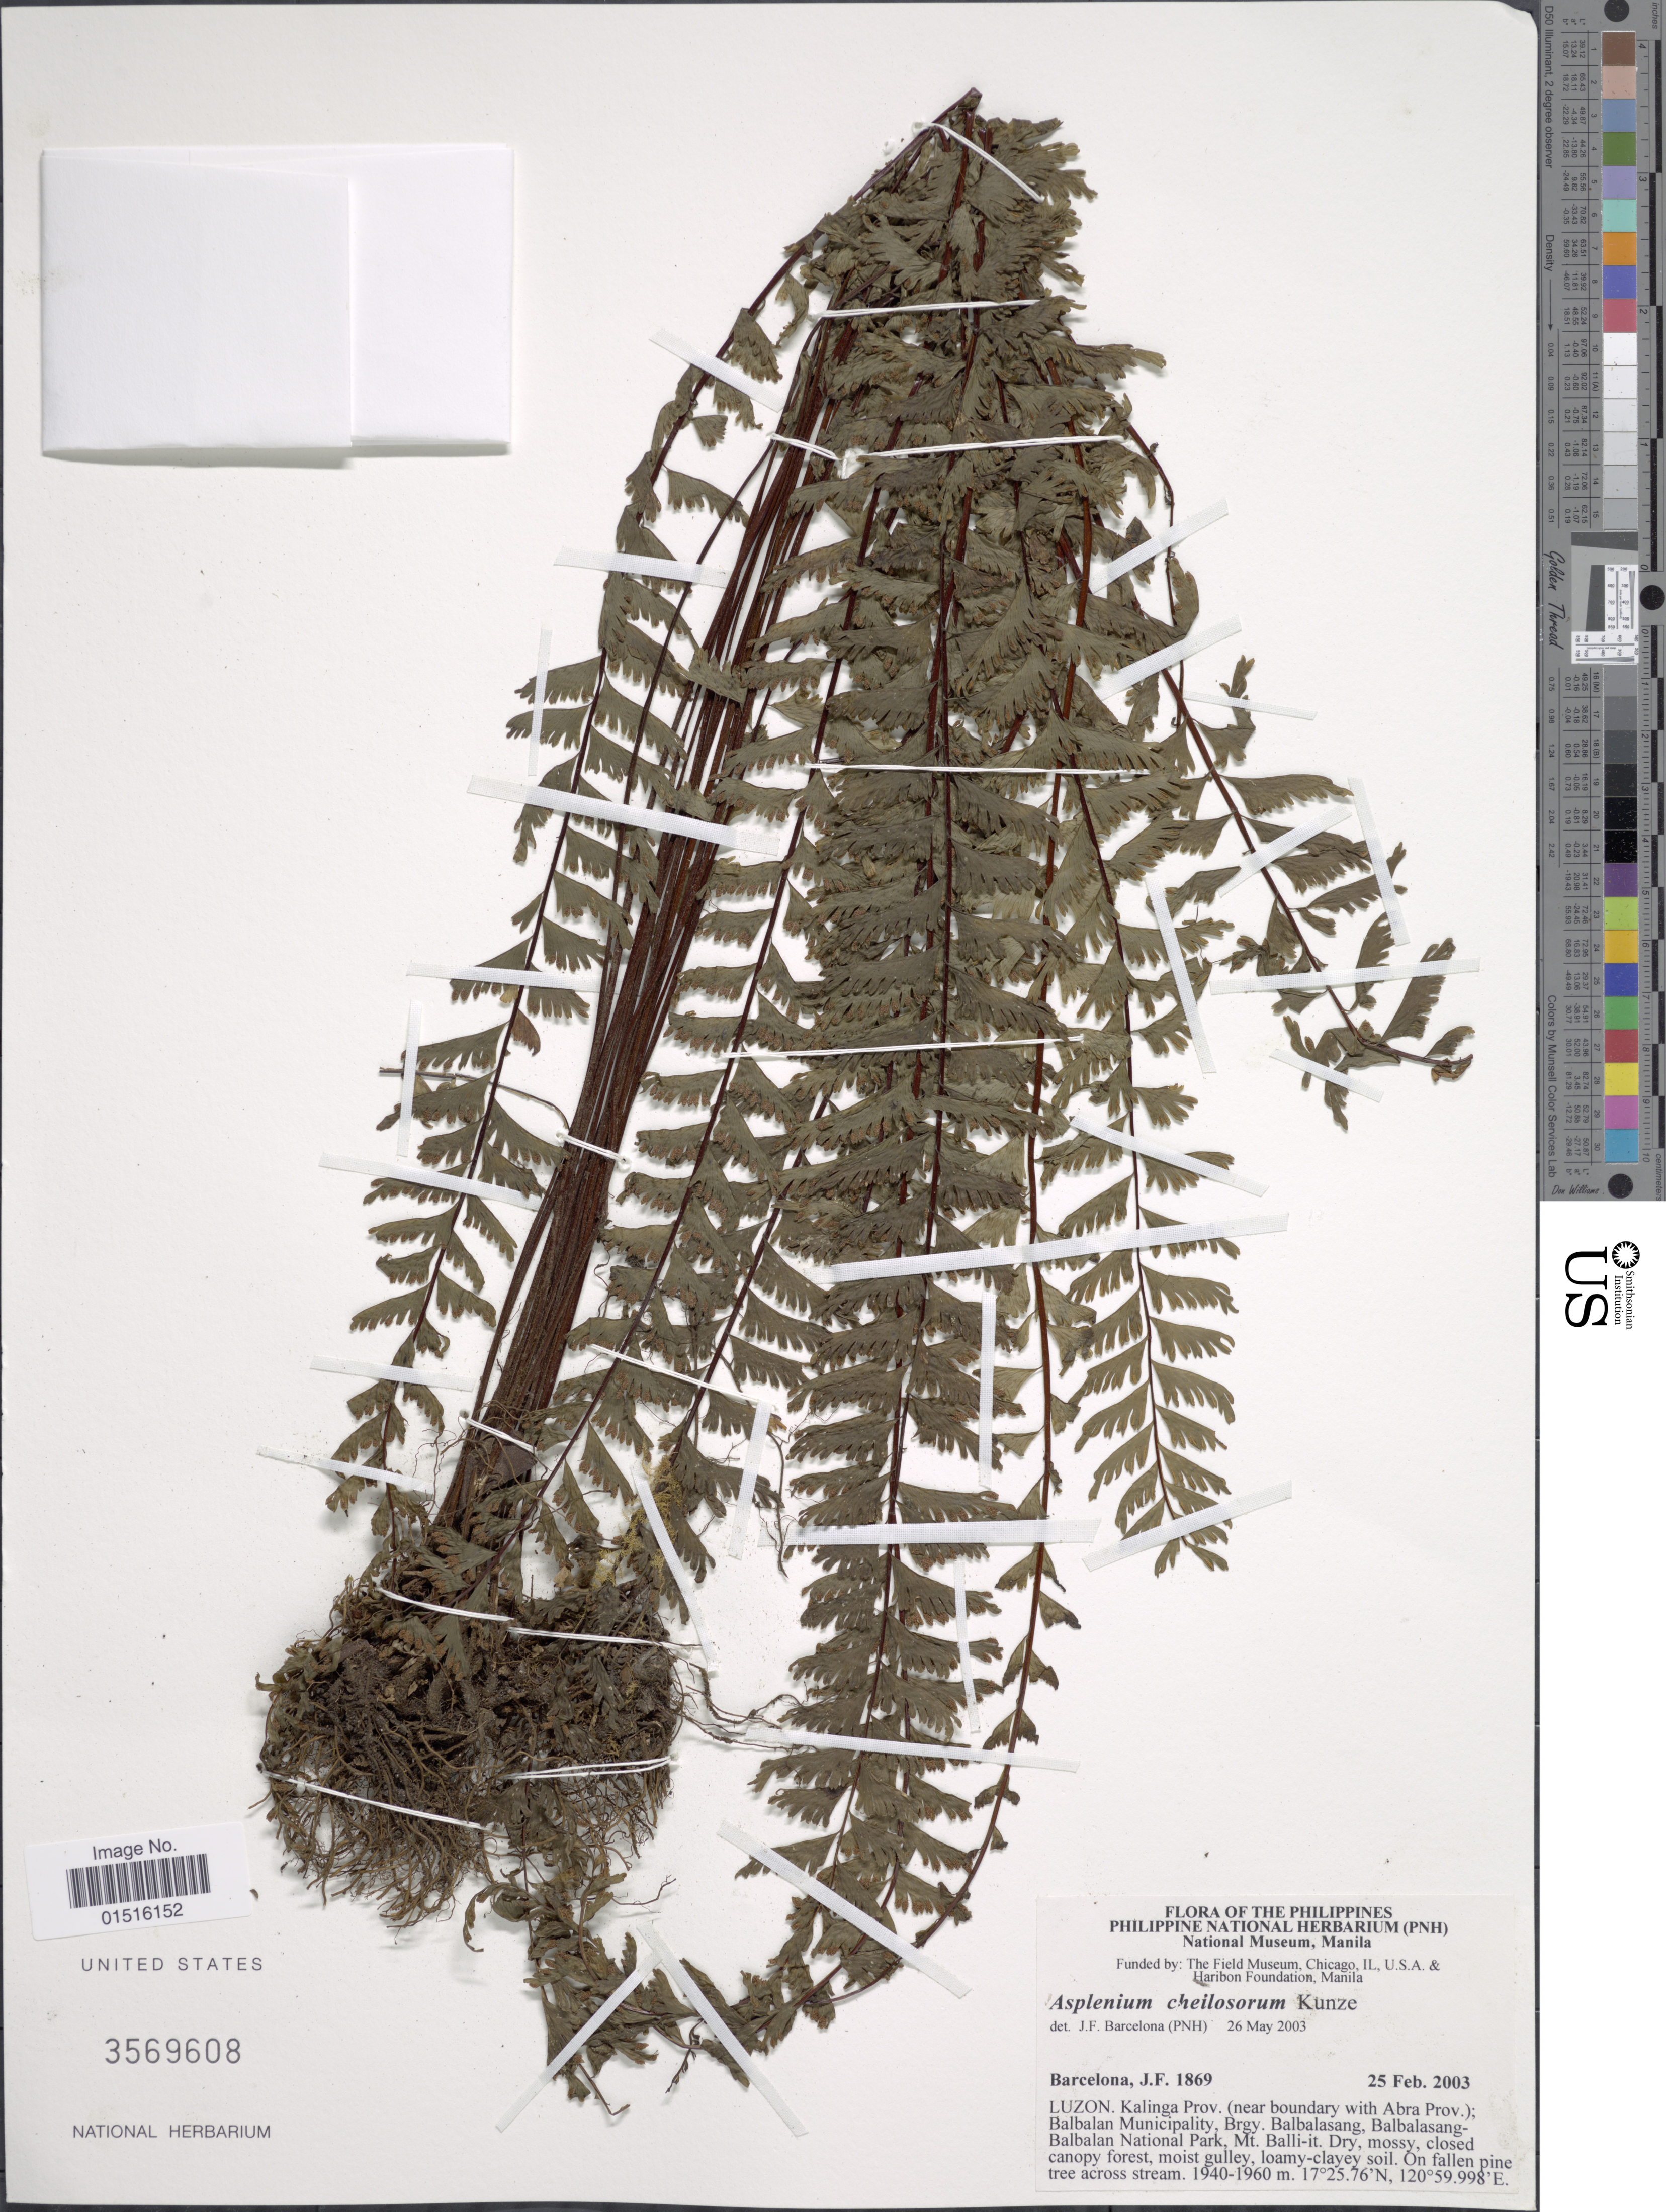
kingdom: Plantae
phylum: Tracheophyta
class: Polypodiopsida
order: Polypodiales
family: Aspleniaceae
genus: Asplenium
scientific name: Asplenium cheilosorum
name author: Kunze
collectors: J. F. Barcelona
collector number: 1869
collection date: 2003-02-25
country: Philippines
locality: Luzon, Kalinga Prov., (near boundary with Abra Prov.); Balbalan Municipality, Brgy. Balbalasang, Balbalasang- Balvalan National Park, Mt. Balli- it.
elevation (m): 1940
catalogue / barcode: US 3569608